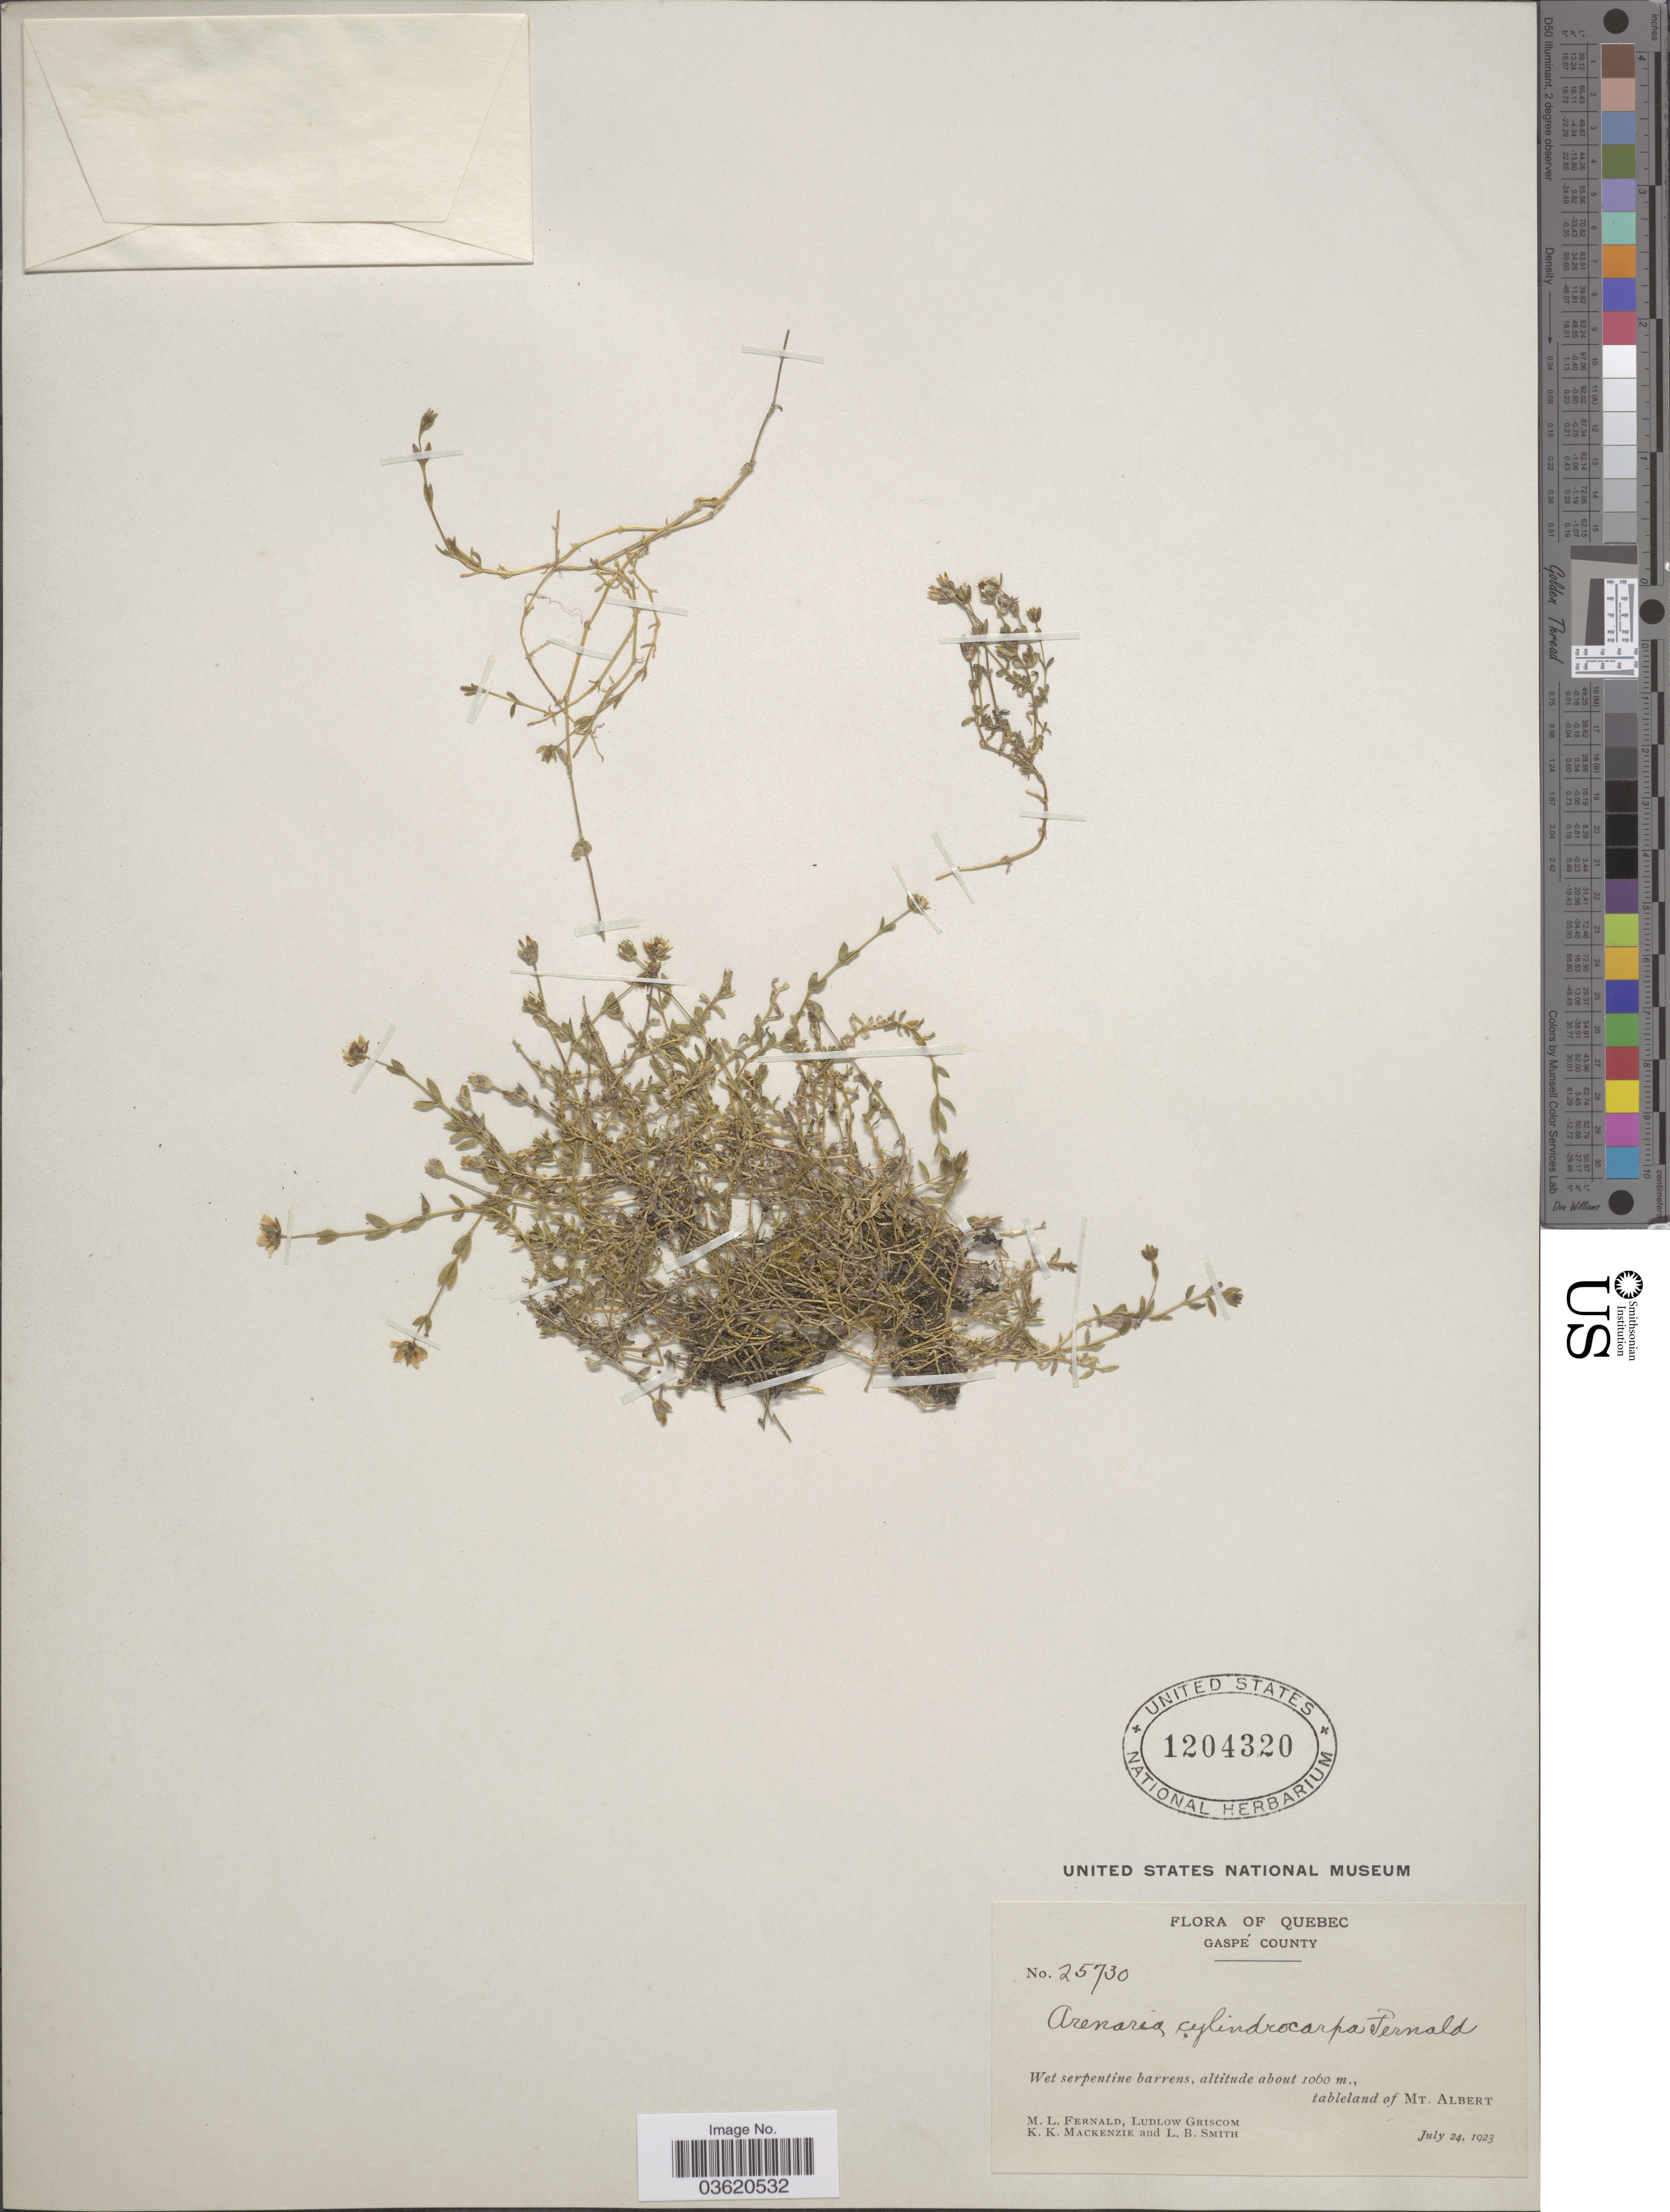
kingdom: Plantae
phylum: Tracheophyta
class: Magnoliopsida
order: Caryophyllales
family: Caryophyllaceae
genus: Arenaria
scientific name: Arenaria cylindrocarpa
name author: Fernald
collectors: M. L. Fernald, L. Griscom, K. K. Mackenzie & L. Smith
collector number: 25730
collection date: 1923-07-24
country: Canada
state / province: Quebec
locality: Gaspé County. Tableland of Mt. Albert.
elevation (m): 1060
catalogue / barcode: US 1204320